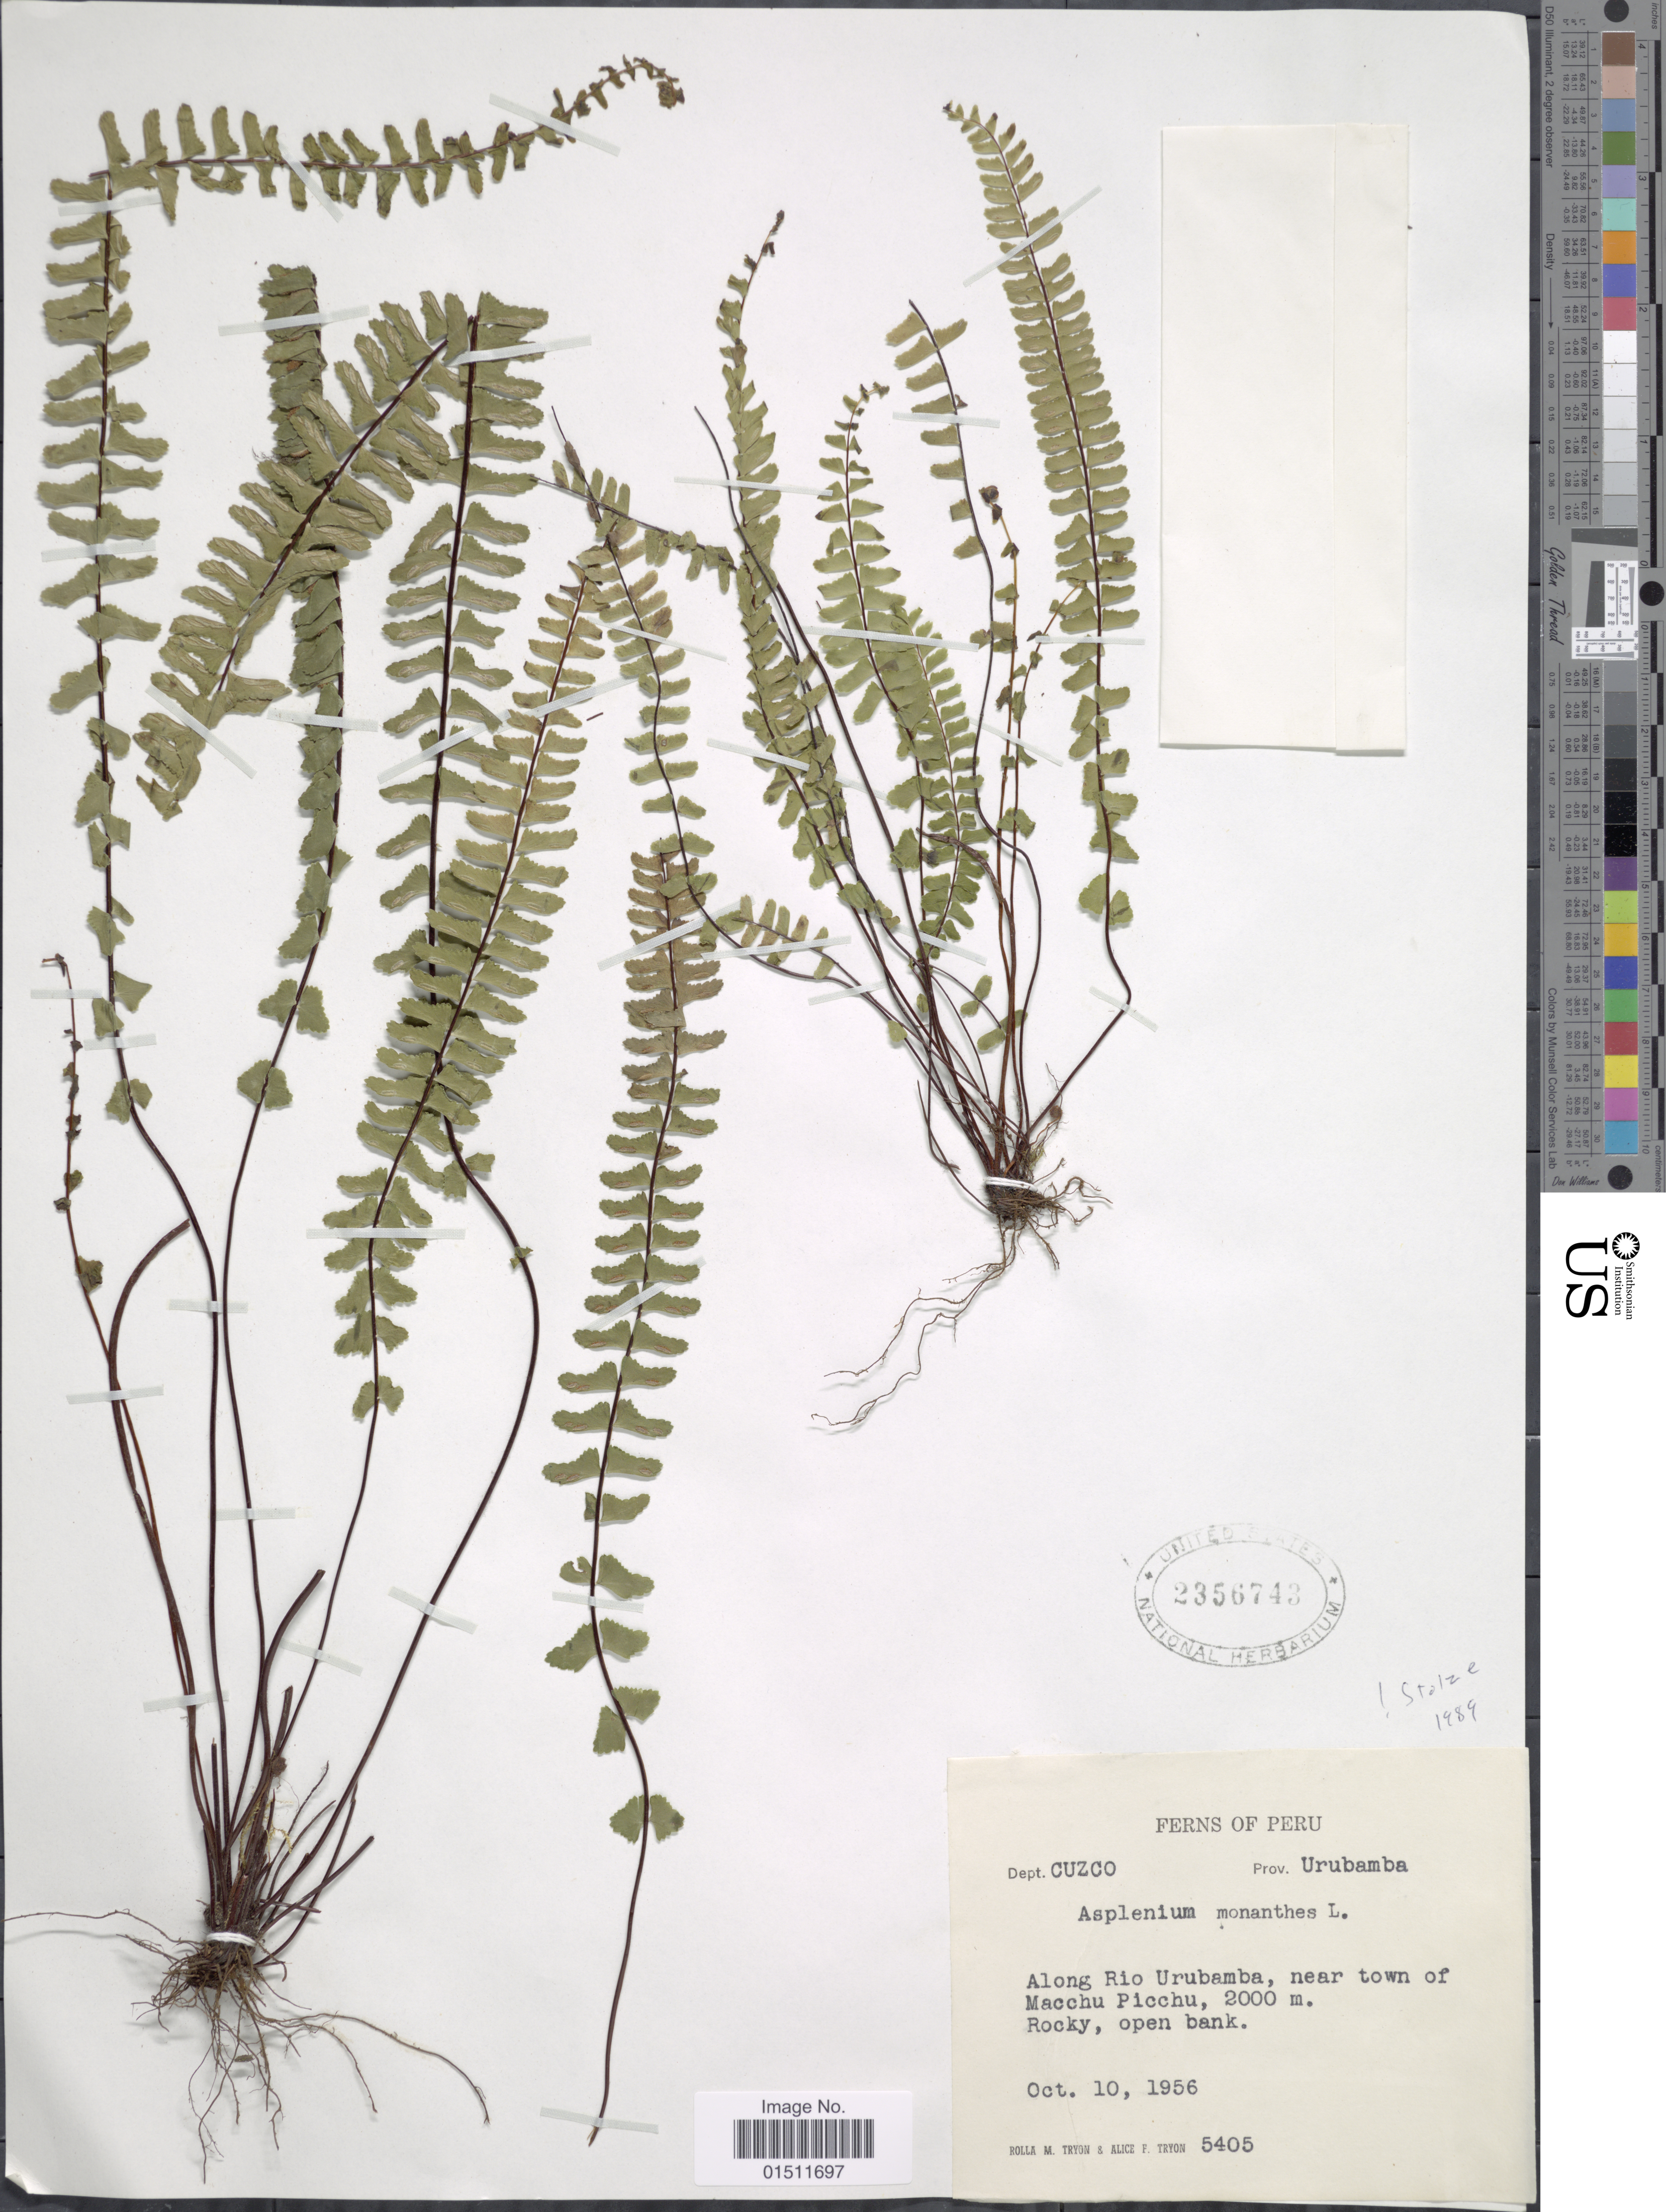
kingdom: Plantae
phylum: Tracheophyta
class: Polypodiopsida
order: Polypodiales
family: Aspleniaceae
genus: Asplenium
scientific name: Asplenium monanthes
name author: L.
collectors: R. M. Tryon & A. F. Tryon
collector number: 5405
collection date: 1956-10-10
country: Peru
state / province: Cusco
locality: Dept. Cuzco, prov. Urubamba, along Rio Urubamba, near town of Machu Picchu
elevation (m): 2000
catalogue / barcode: US 2356743